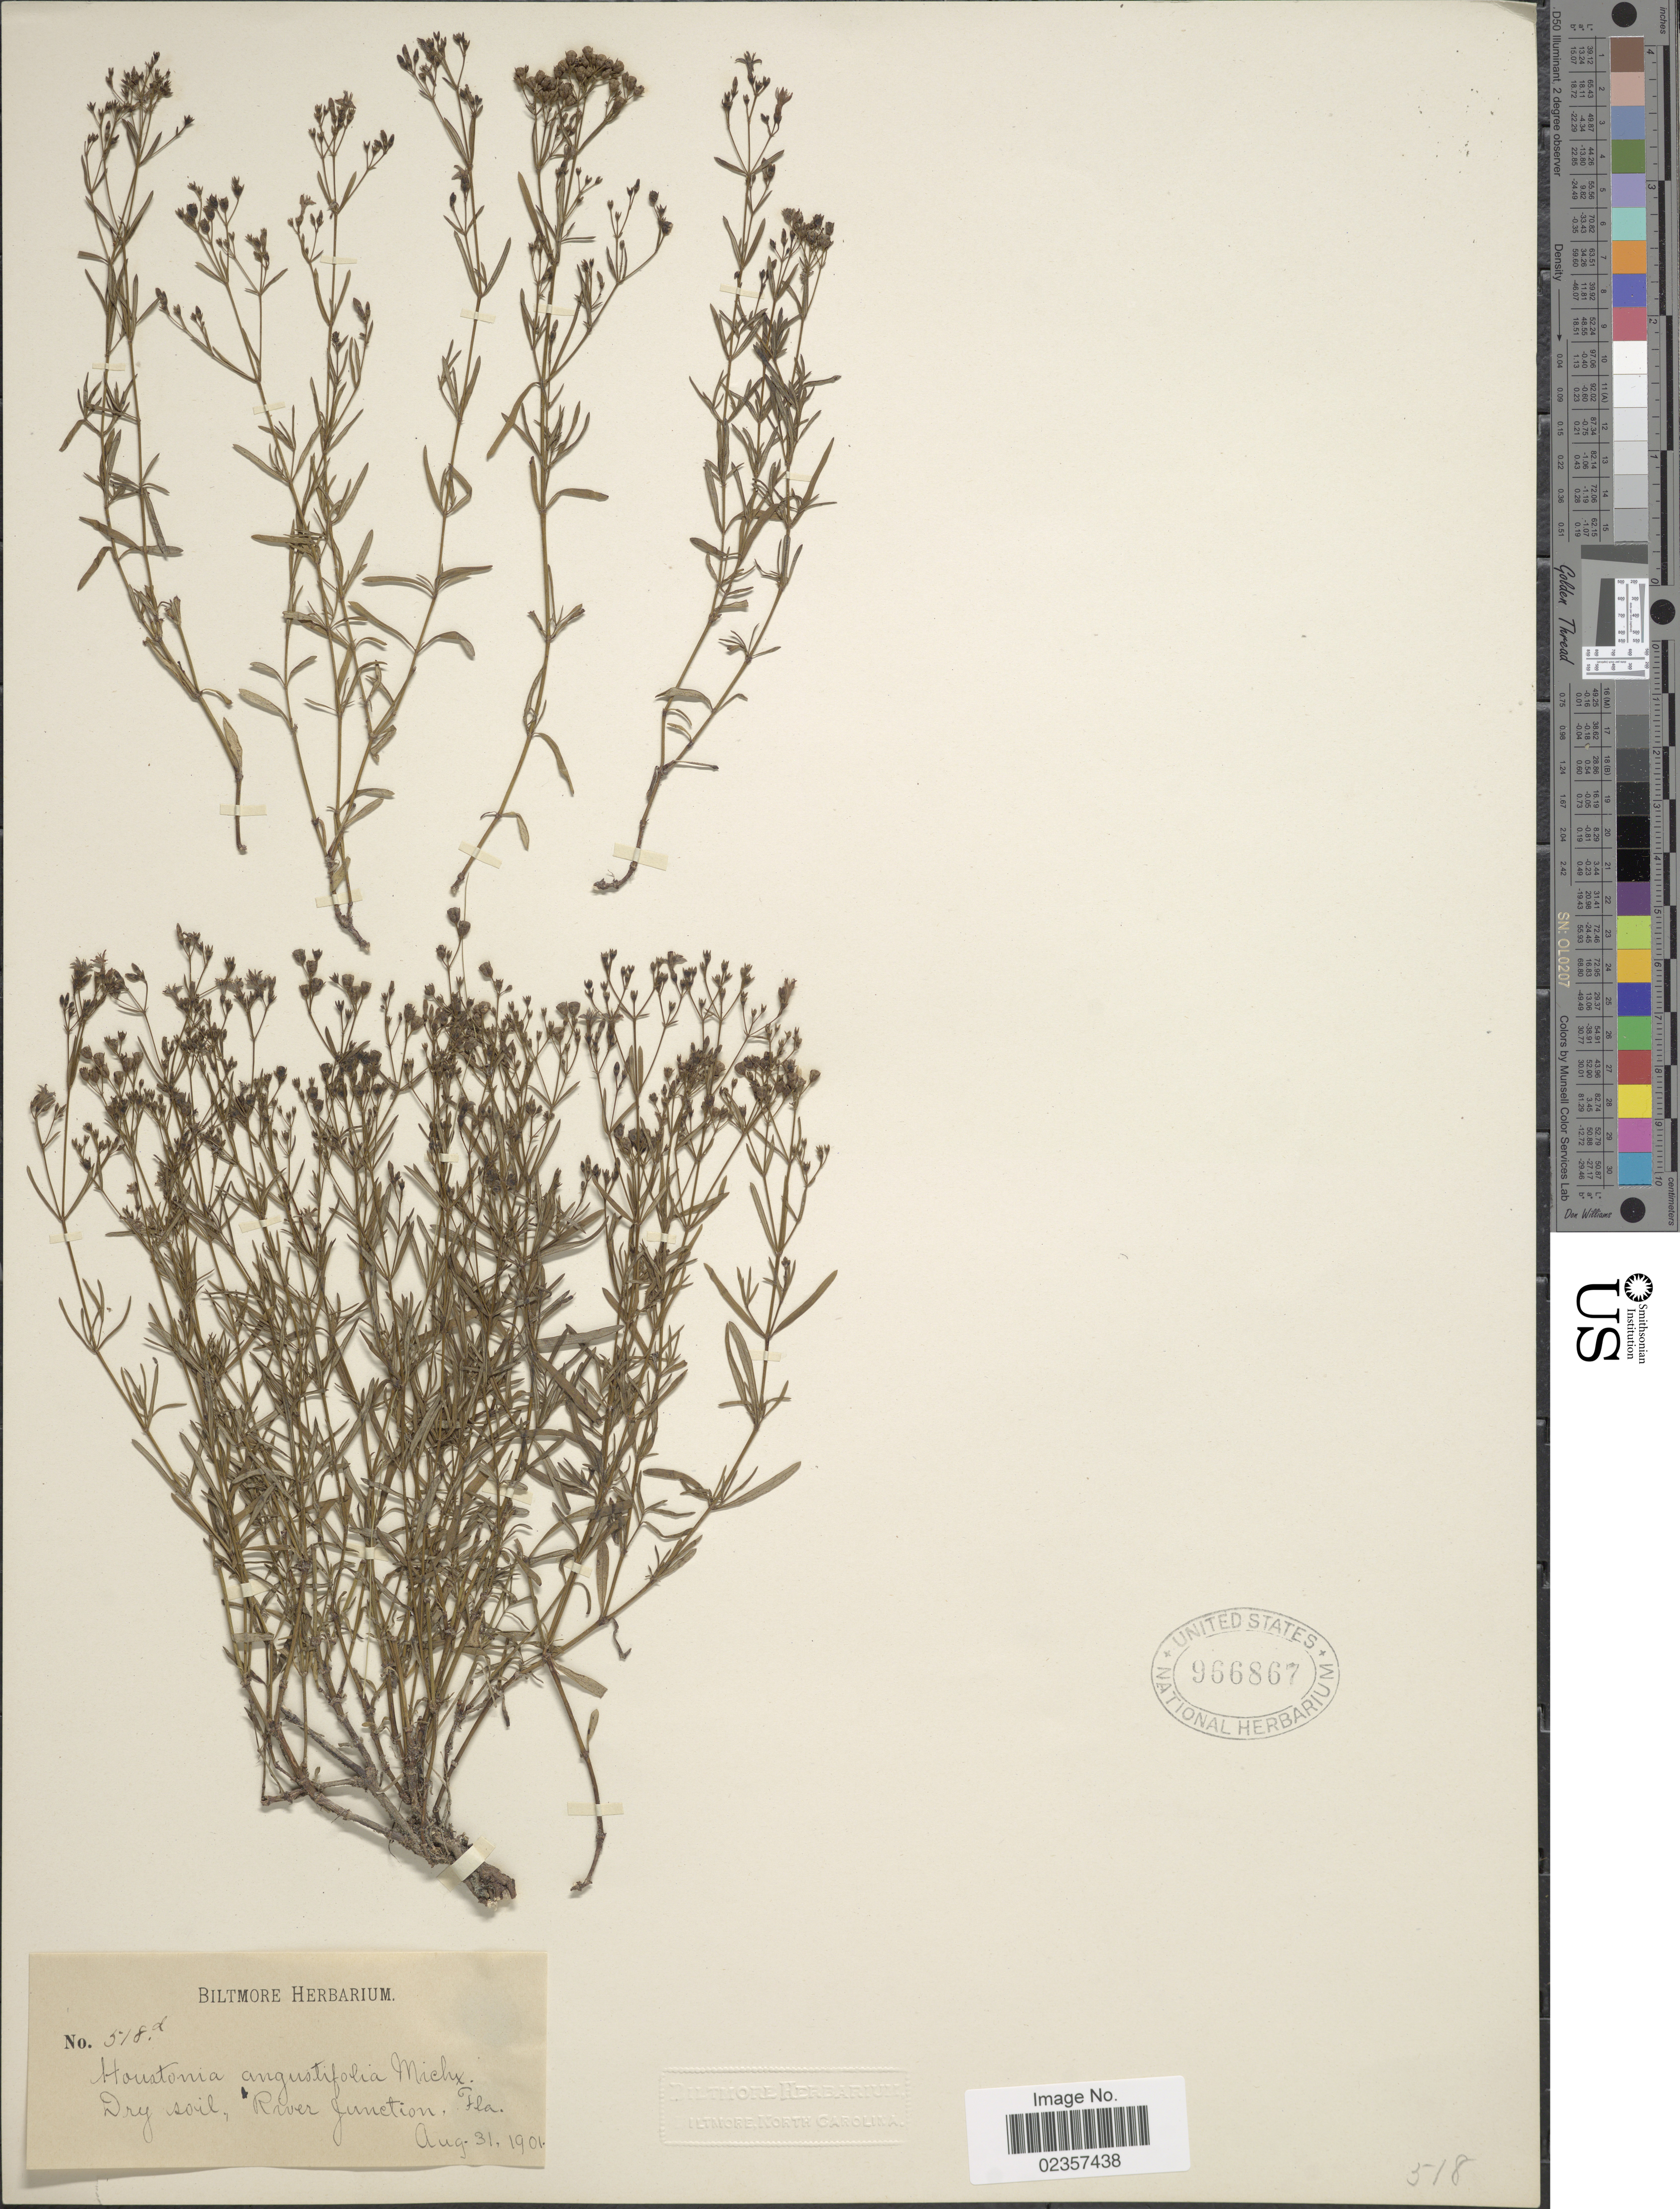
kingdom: Plantae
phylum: Tracheophyta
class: Magnoliopsida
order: Gentianales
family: Rubiaceae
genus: Houstonia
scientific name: Houstonia nigricans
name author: (Lam.) Fernald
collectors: ex herb. Biltmore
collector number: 518D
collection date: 1901-08-31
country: United States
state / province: Florida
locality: River Junction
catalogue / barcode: US 966867